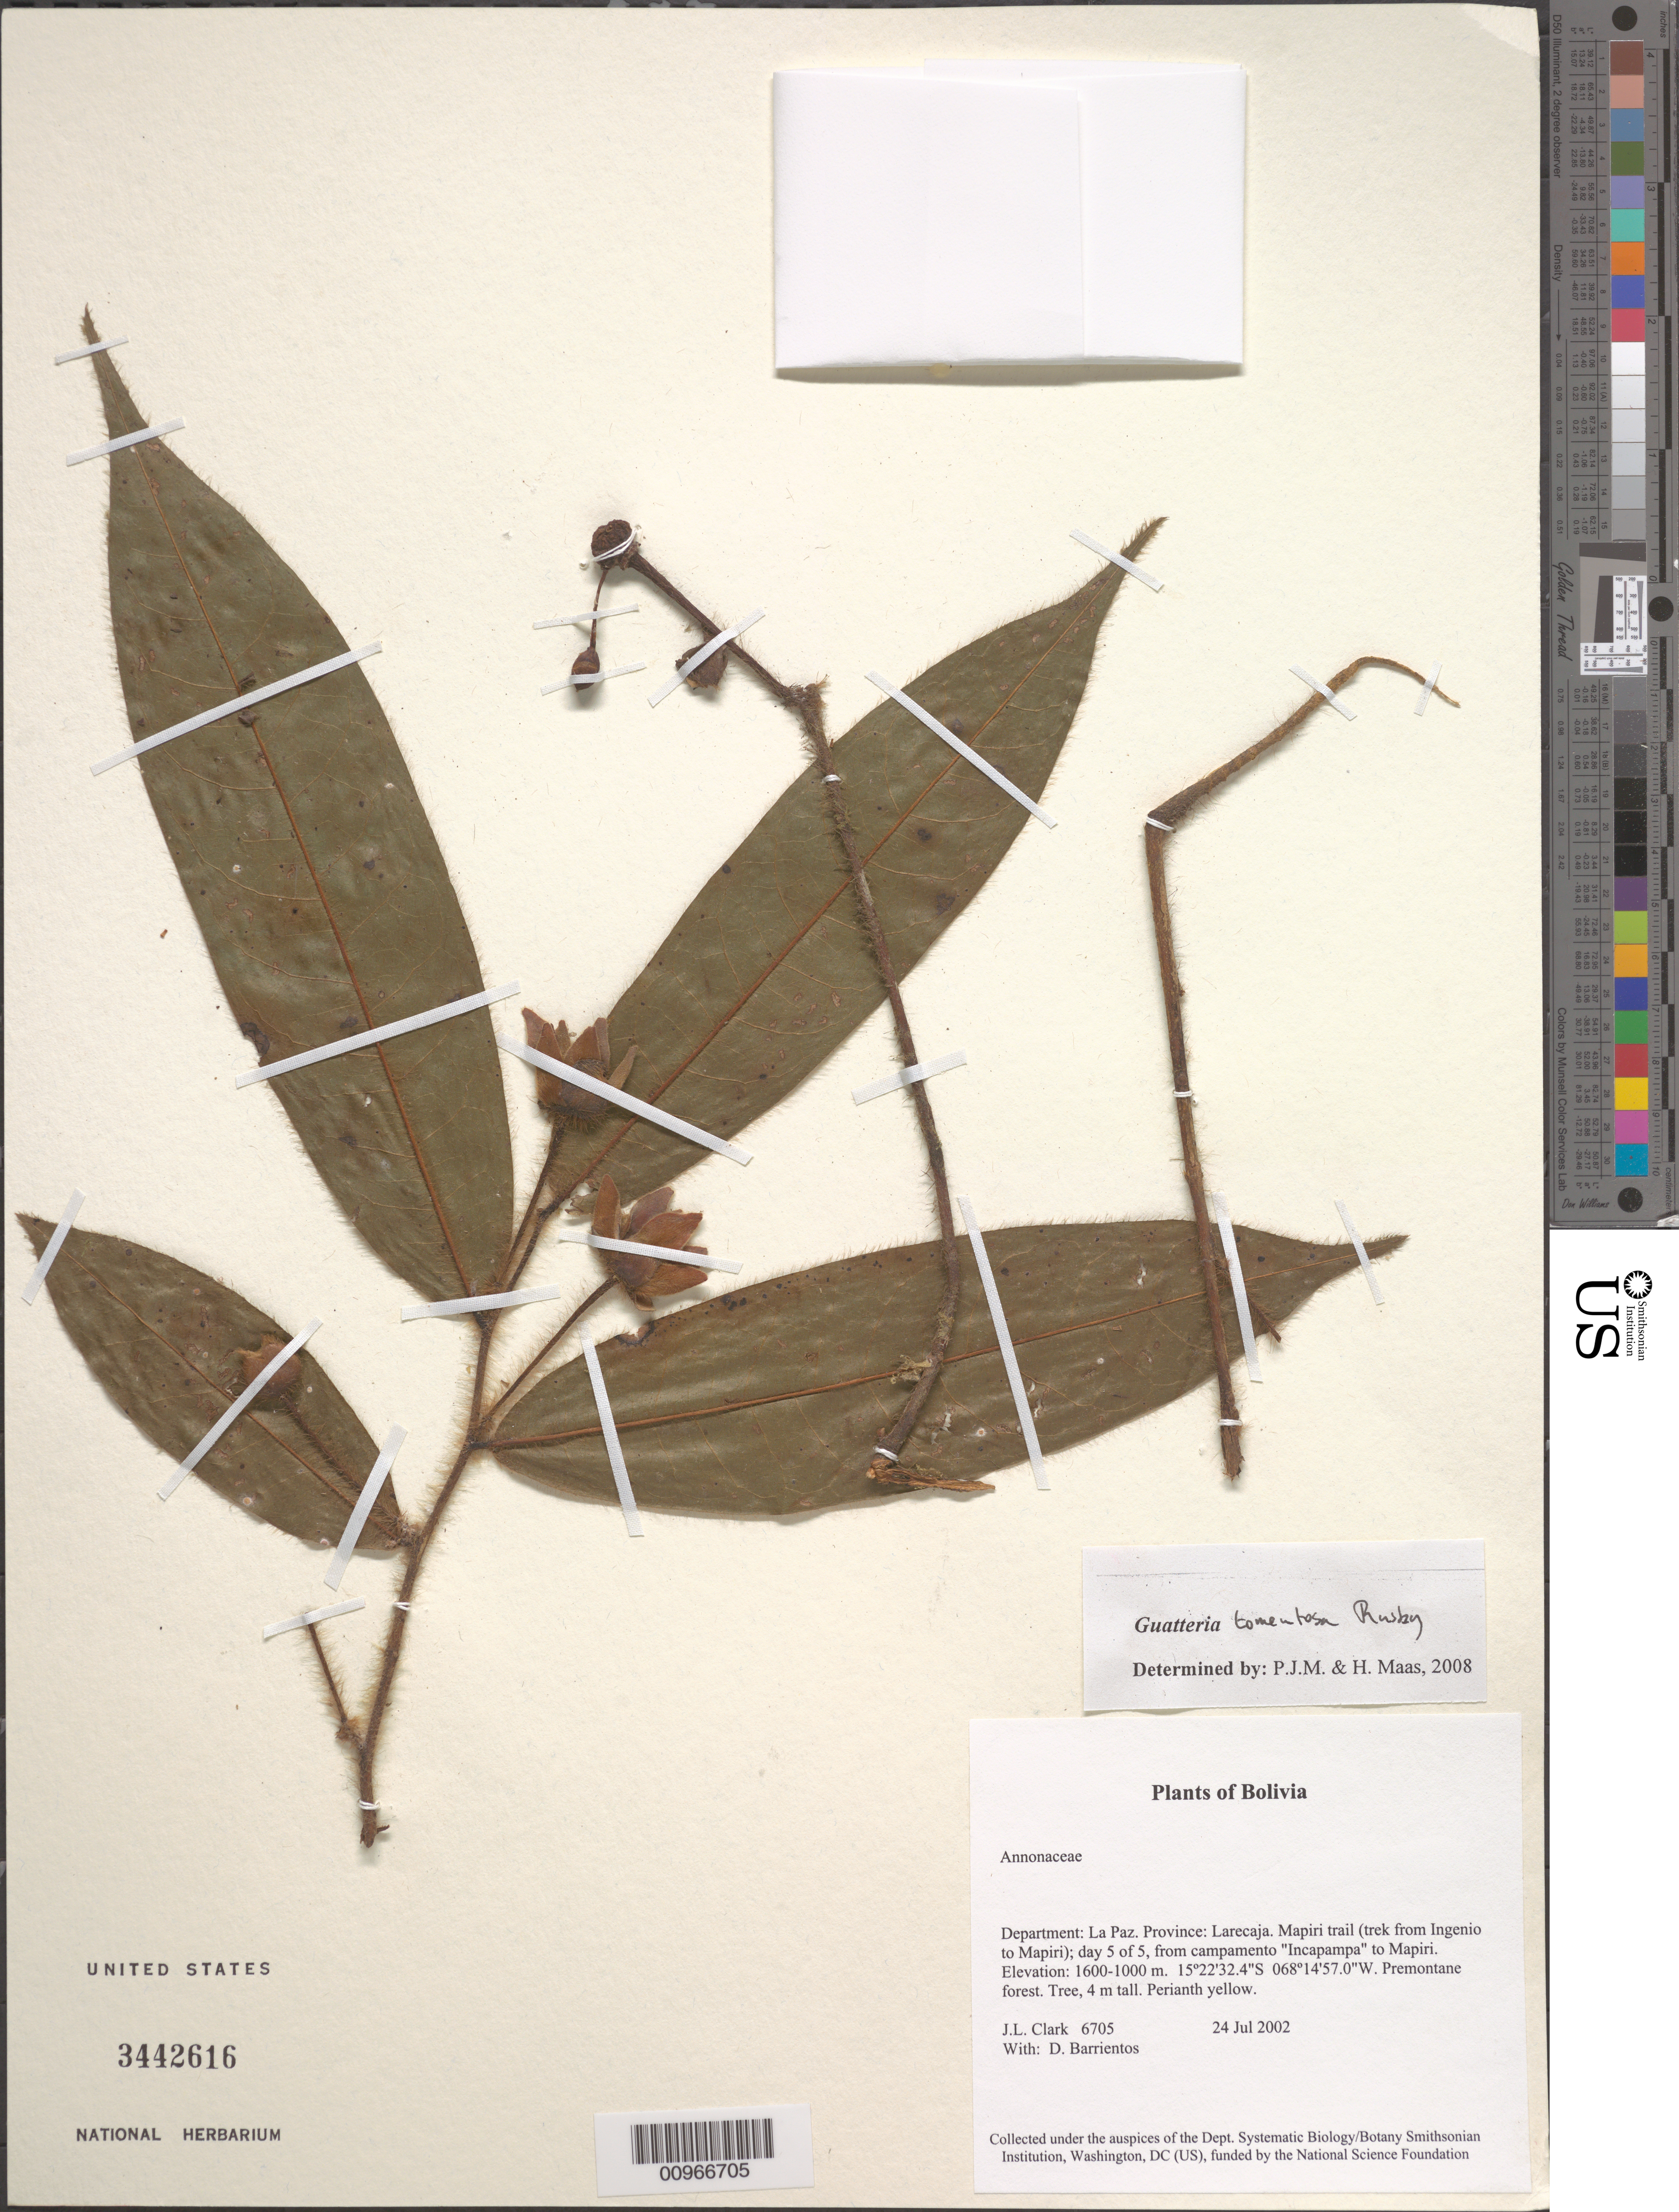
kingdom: Plantae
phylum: Tracheophyta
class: Magnoliopsida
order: Magnoliales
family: Annonaceae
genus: Guatteria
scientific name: Guatteria tomentosa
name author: Rusby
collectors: J. L. Clark & D. Barrientos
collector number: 06705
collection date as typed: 24 Jul 2002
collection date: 2002-07-24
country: Bolivia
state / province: La Paz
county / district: Larecaja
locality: Mapiri trail (trek from Ingenio to Mapiri); day 5 of 5, from campamento "Incapampa" to Mapiri.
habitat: Premontane forest.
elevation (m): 1600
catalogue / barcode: US 3442616